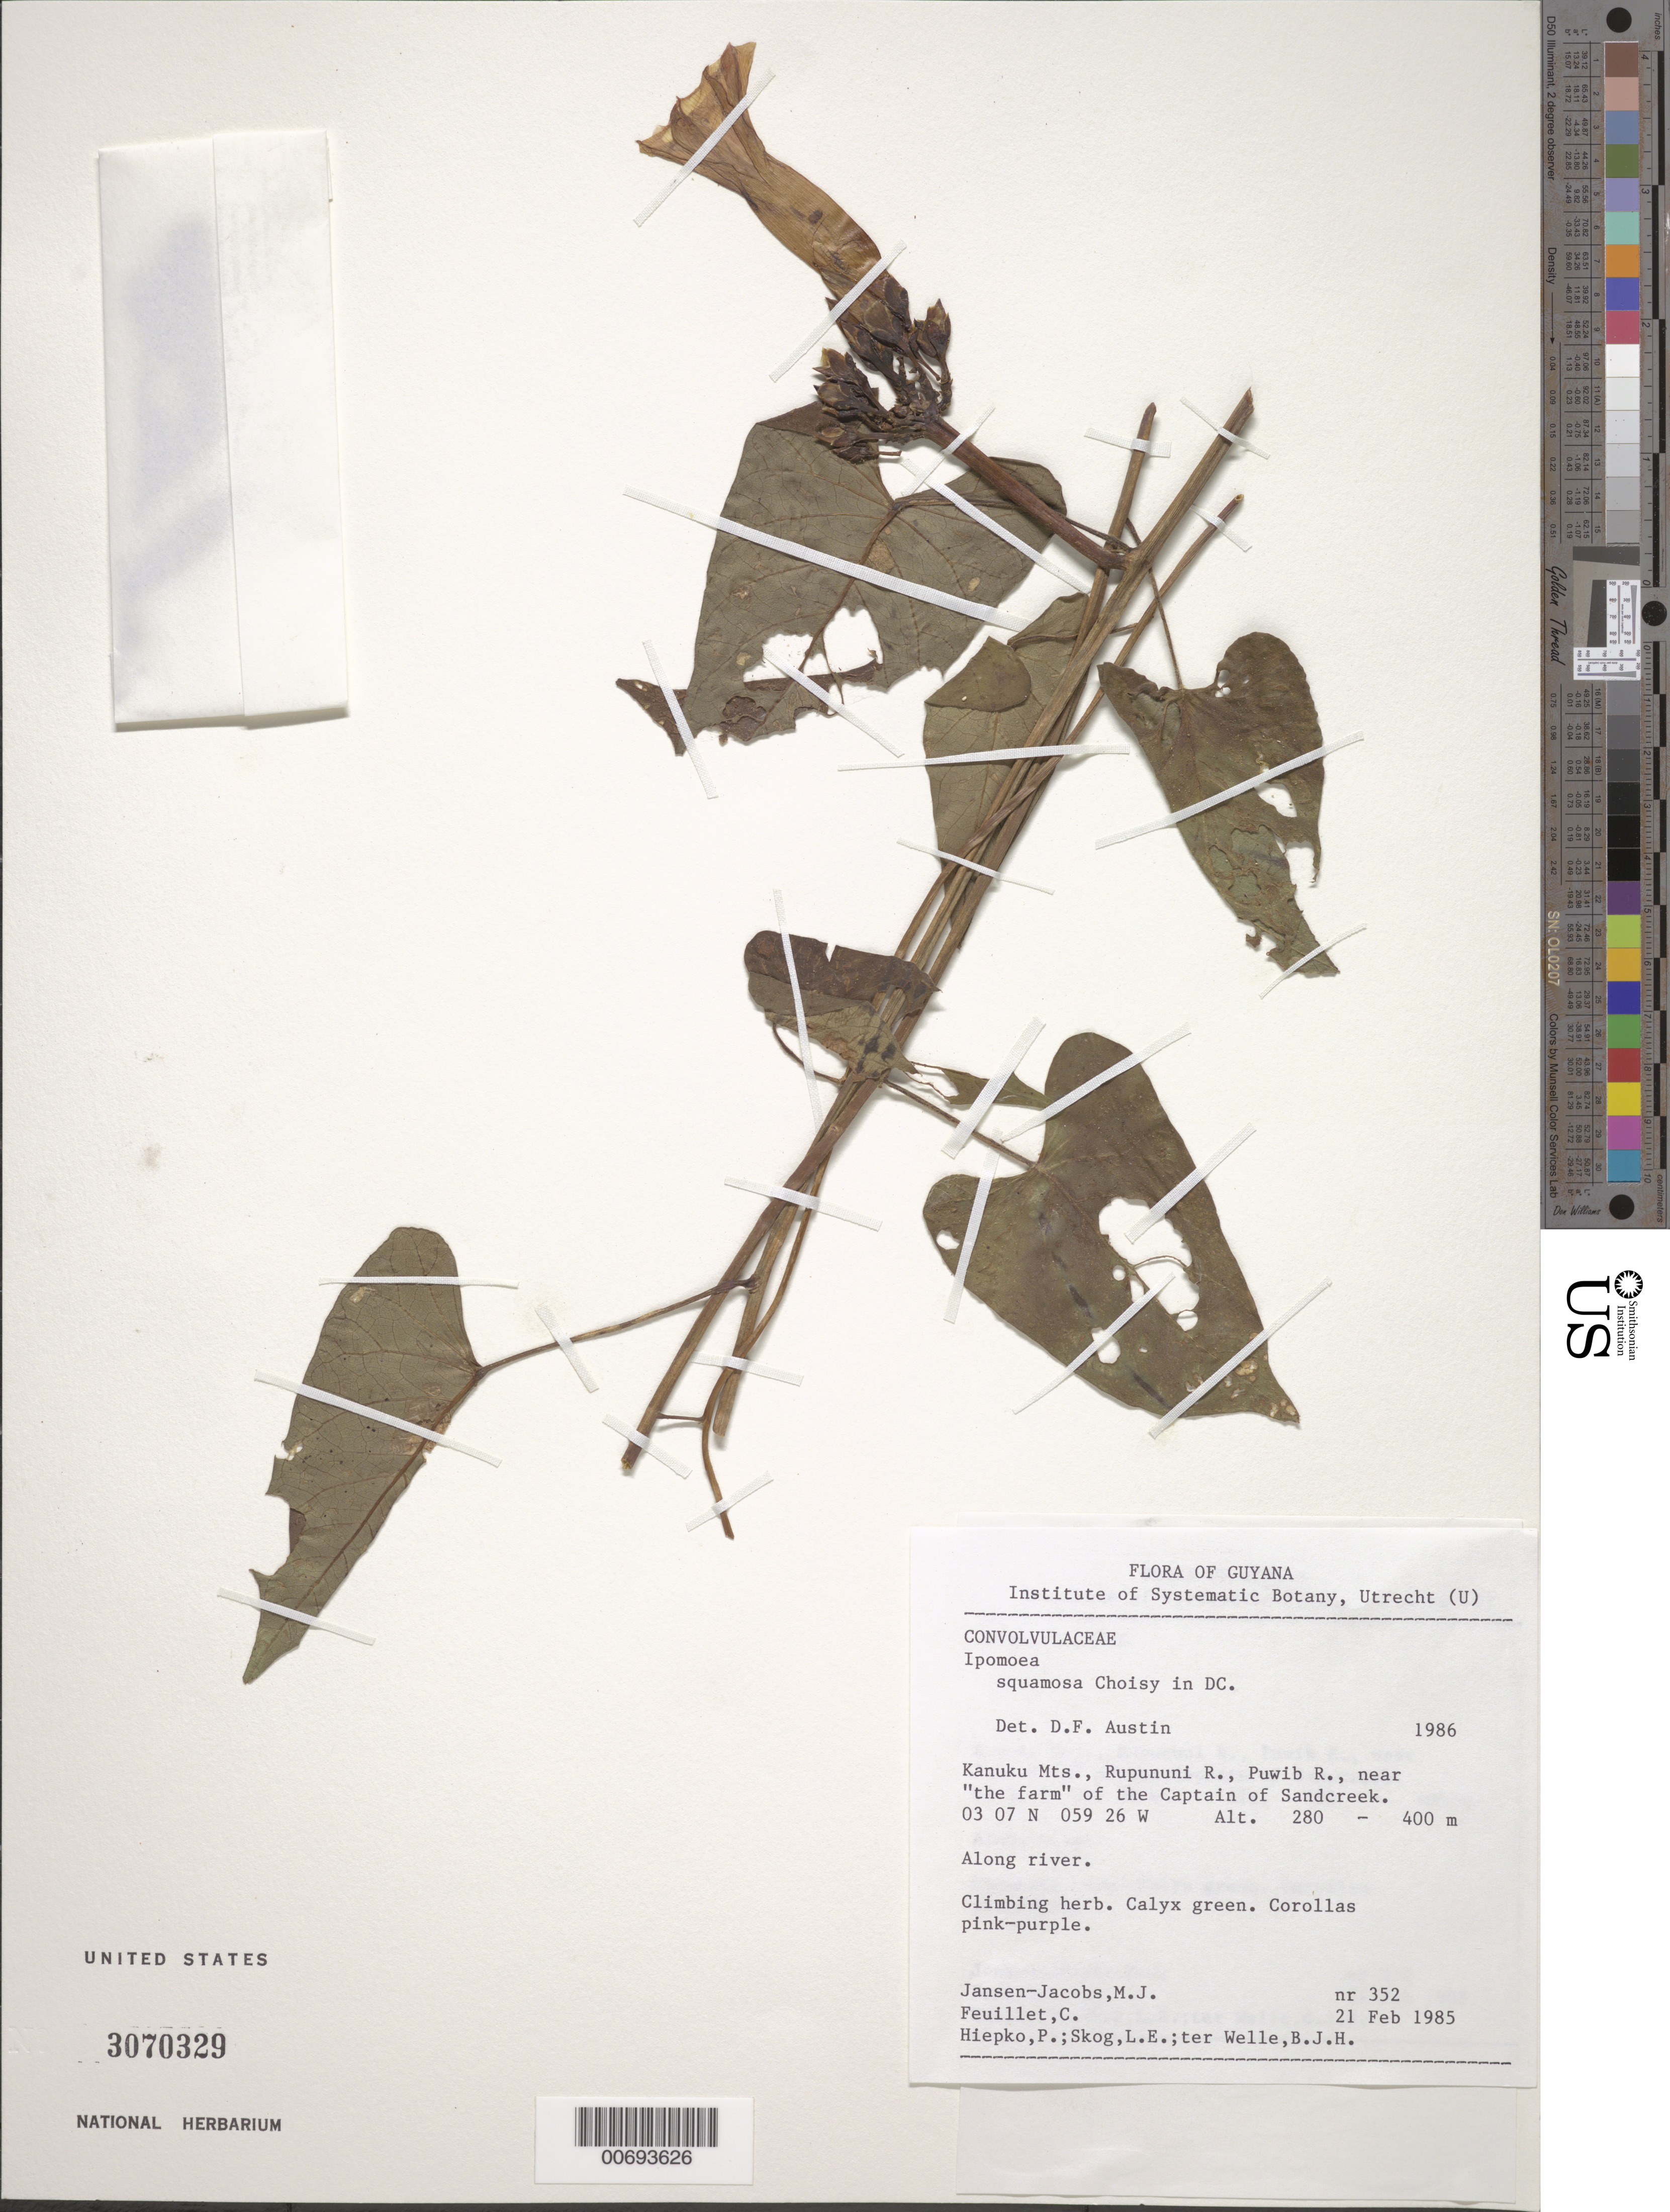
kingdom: Plantae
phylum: Tracheophyta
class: Magnoliopsida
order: Solanales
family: Convolvulaceae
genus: Ipomoea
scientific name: Ipomoea squamosa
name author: Choisy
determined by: Austin, D. F.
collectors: M. J. Jansen-Jacobs, C. Feuillet, P. H. Hiepko, L. E. Skog & B. Welle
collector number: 352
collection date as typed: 21-Feb-85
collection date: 1985-02-21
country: Guyana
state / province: U. Takutu-U. Essequibo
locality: Kanuku Mts.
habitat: Along river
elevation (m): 280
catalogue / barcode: US 3070329